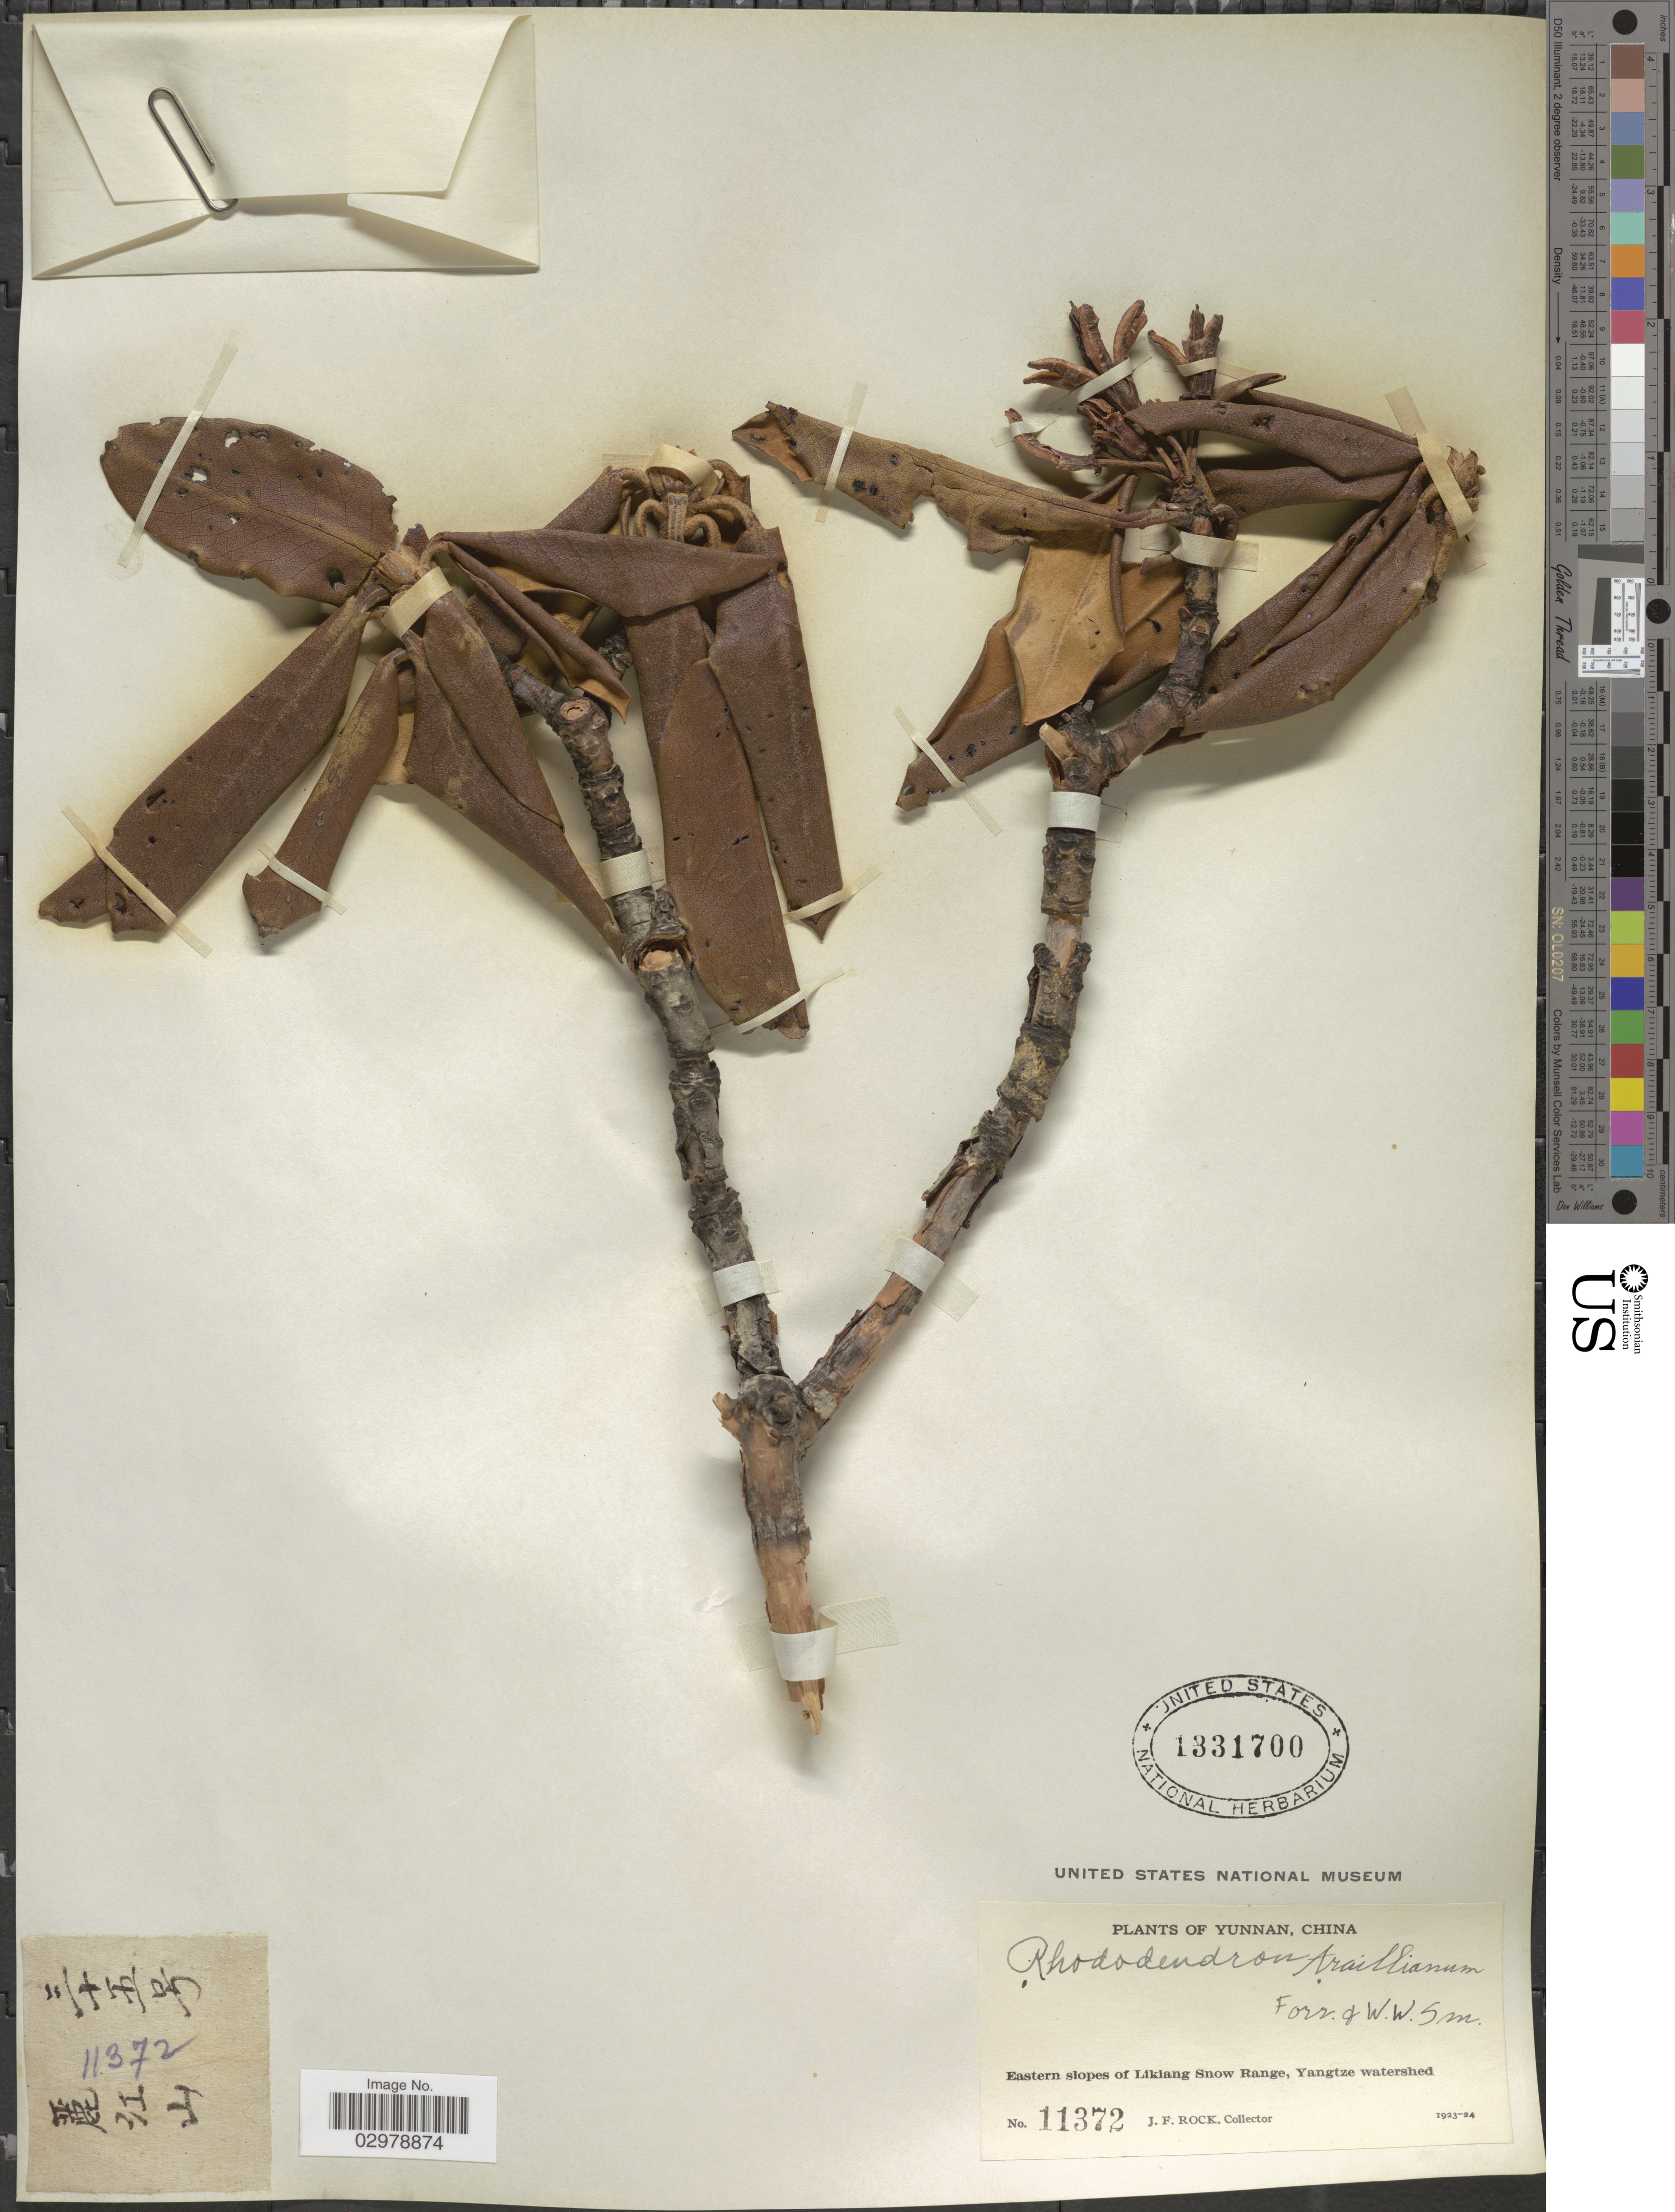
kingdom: Plantae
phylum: Tracheophyta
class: Magnoliopsida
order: Ericales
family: Ericaceae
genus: Rhododendron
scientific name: Rhododendron traillianum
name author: Forrest & W.W. Sm.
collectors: J. Rock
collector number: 11372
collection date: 1923/1924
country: China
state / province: Yunnan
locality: Eastern slopes of Likiang Snow Range, Yangtze watershed.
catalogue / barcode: US 1331700